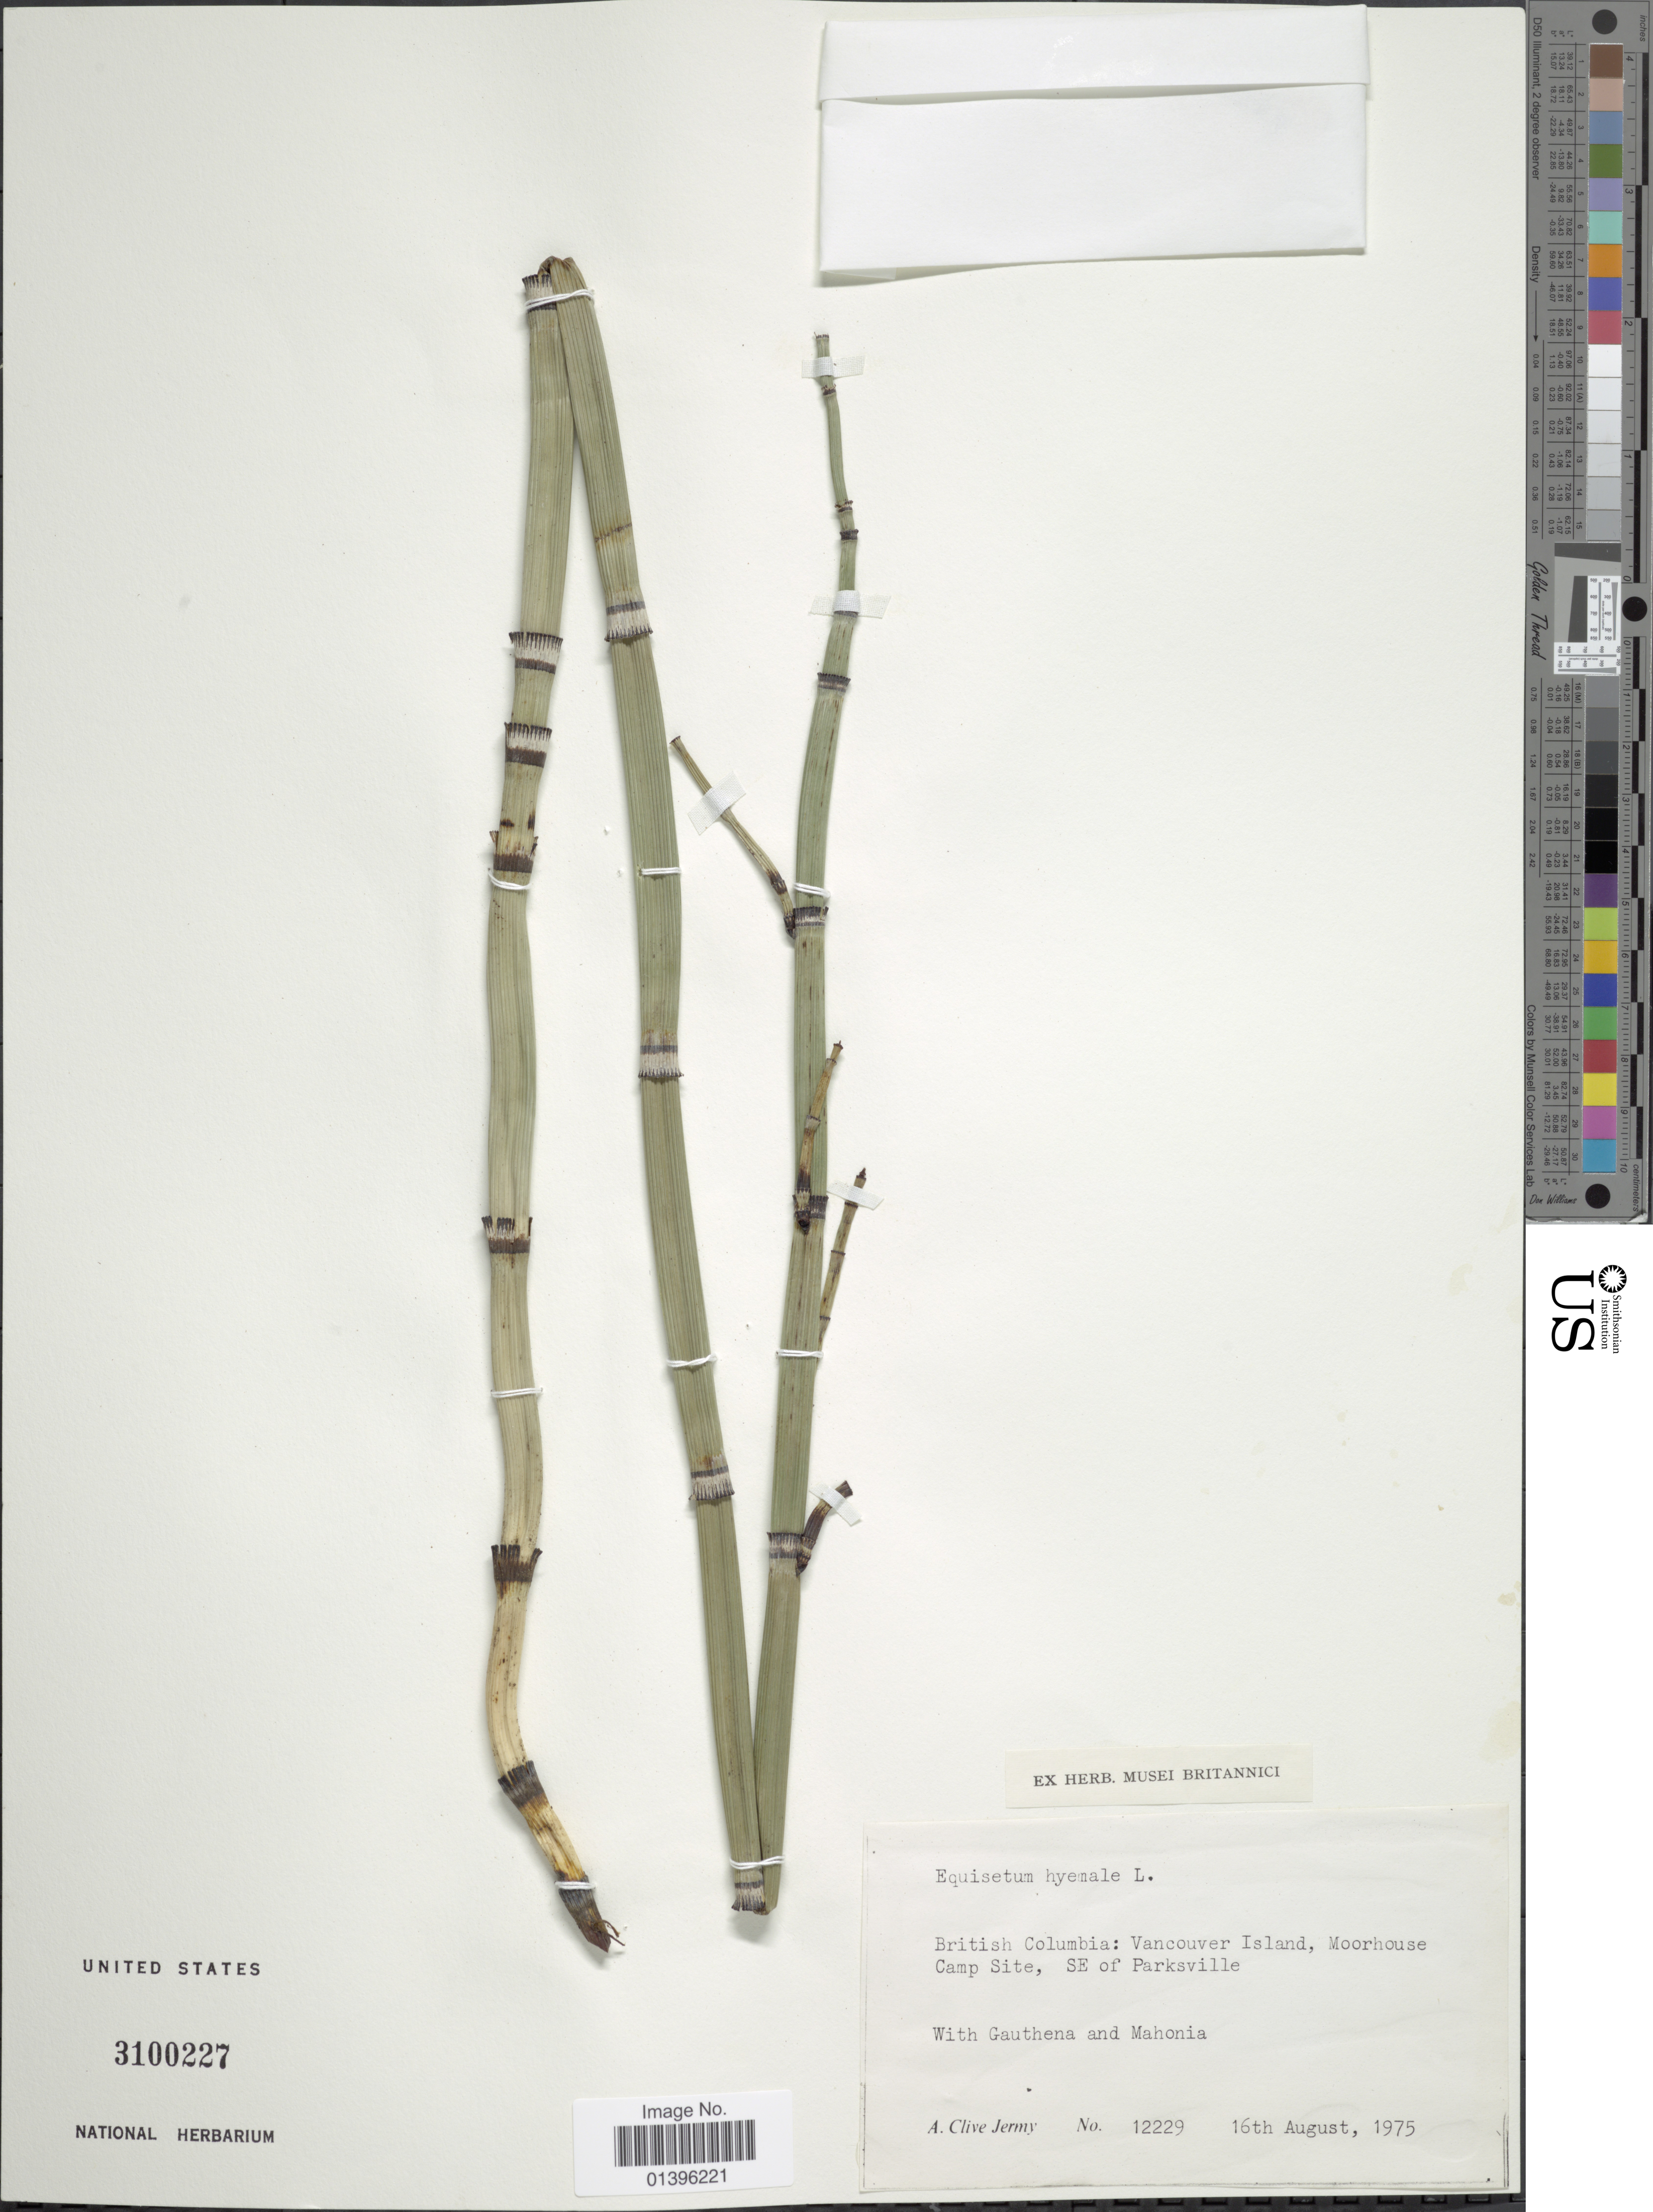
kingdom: Plantae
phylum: Tracheophyta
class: Polypodiopsida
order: Equisetales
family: Equisetaceae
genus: Equisetum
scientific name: Equisetum hyemale var. affine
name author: (Engelm.) A.A. Eaton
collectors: A. Jermy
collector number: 12229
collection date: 1975-08-16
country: Canada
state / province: British Columbia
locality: Vancouver Island, Moorhouse Camp Site, SE of Parksville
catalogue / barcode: US 3100227